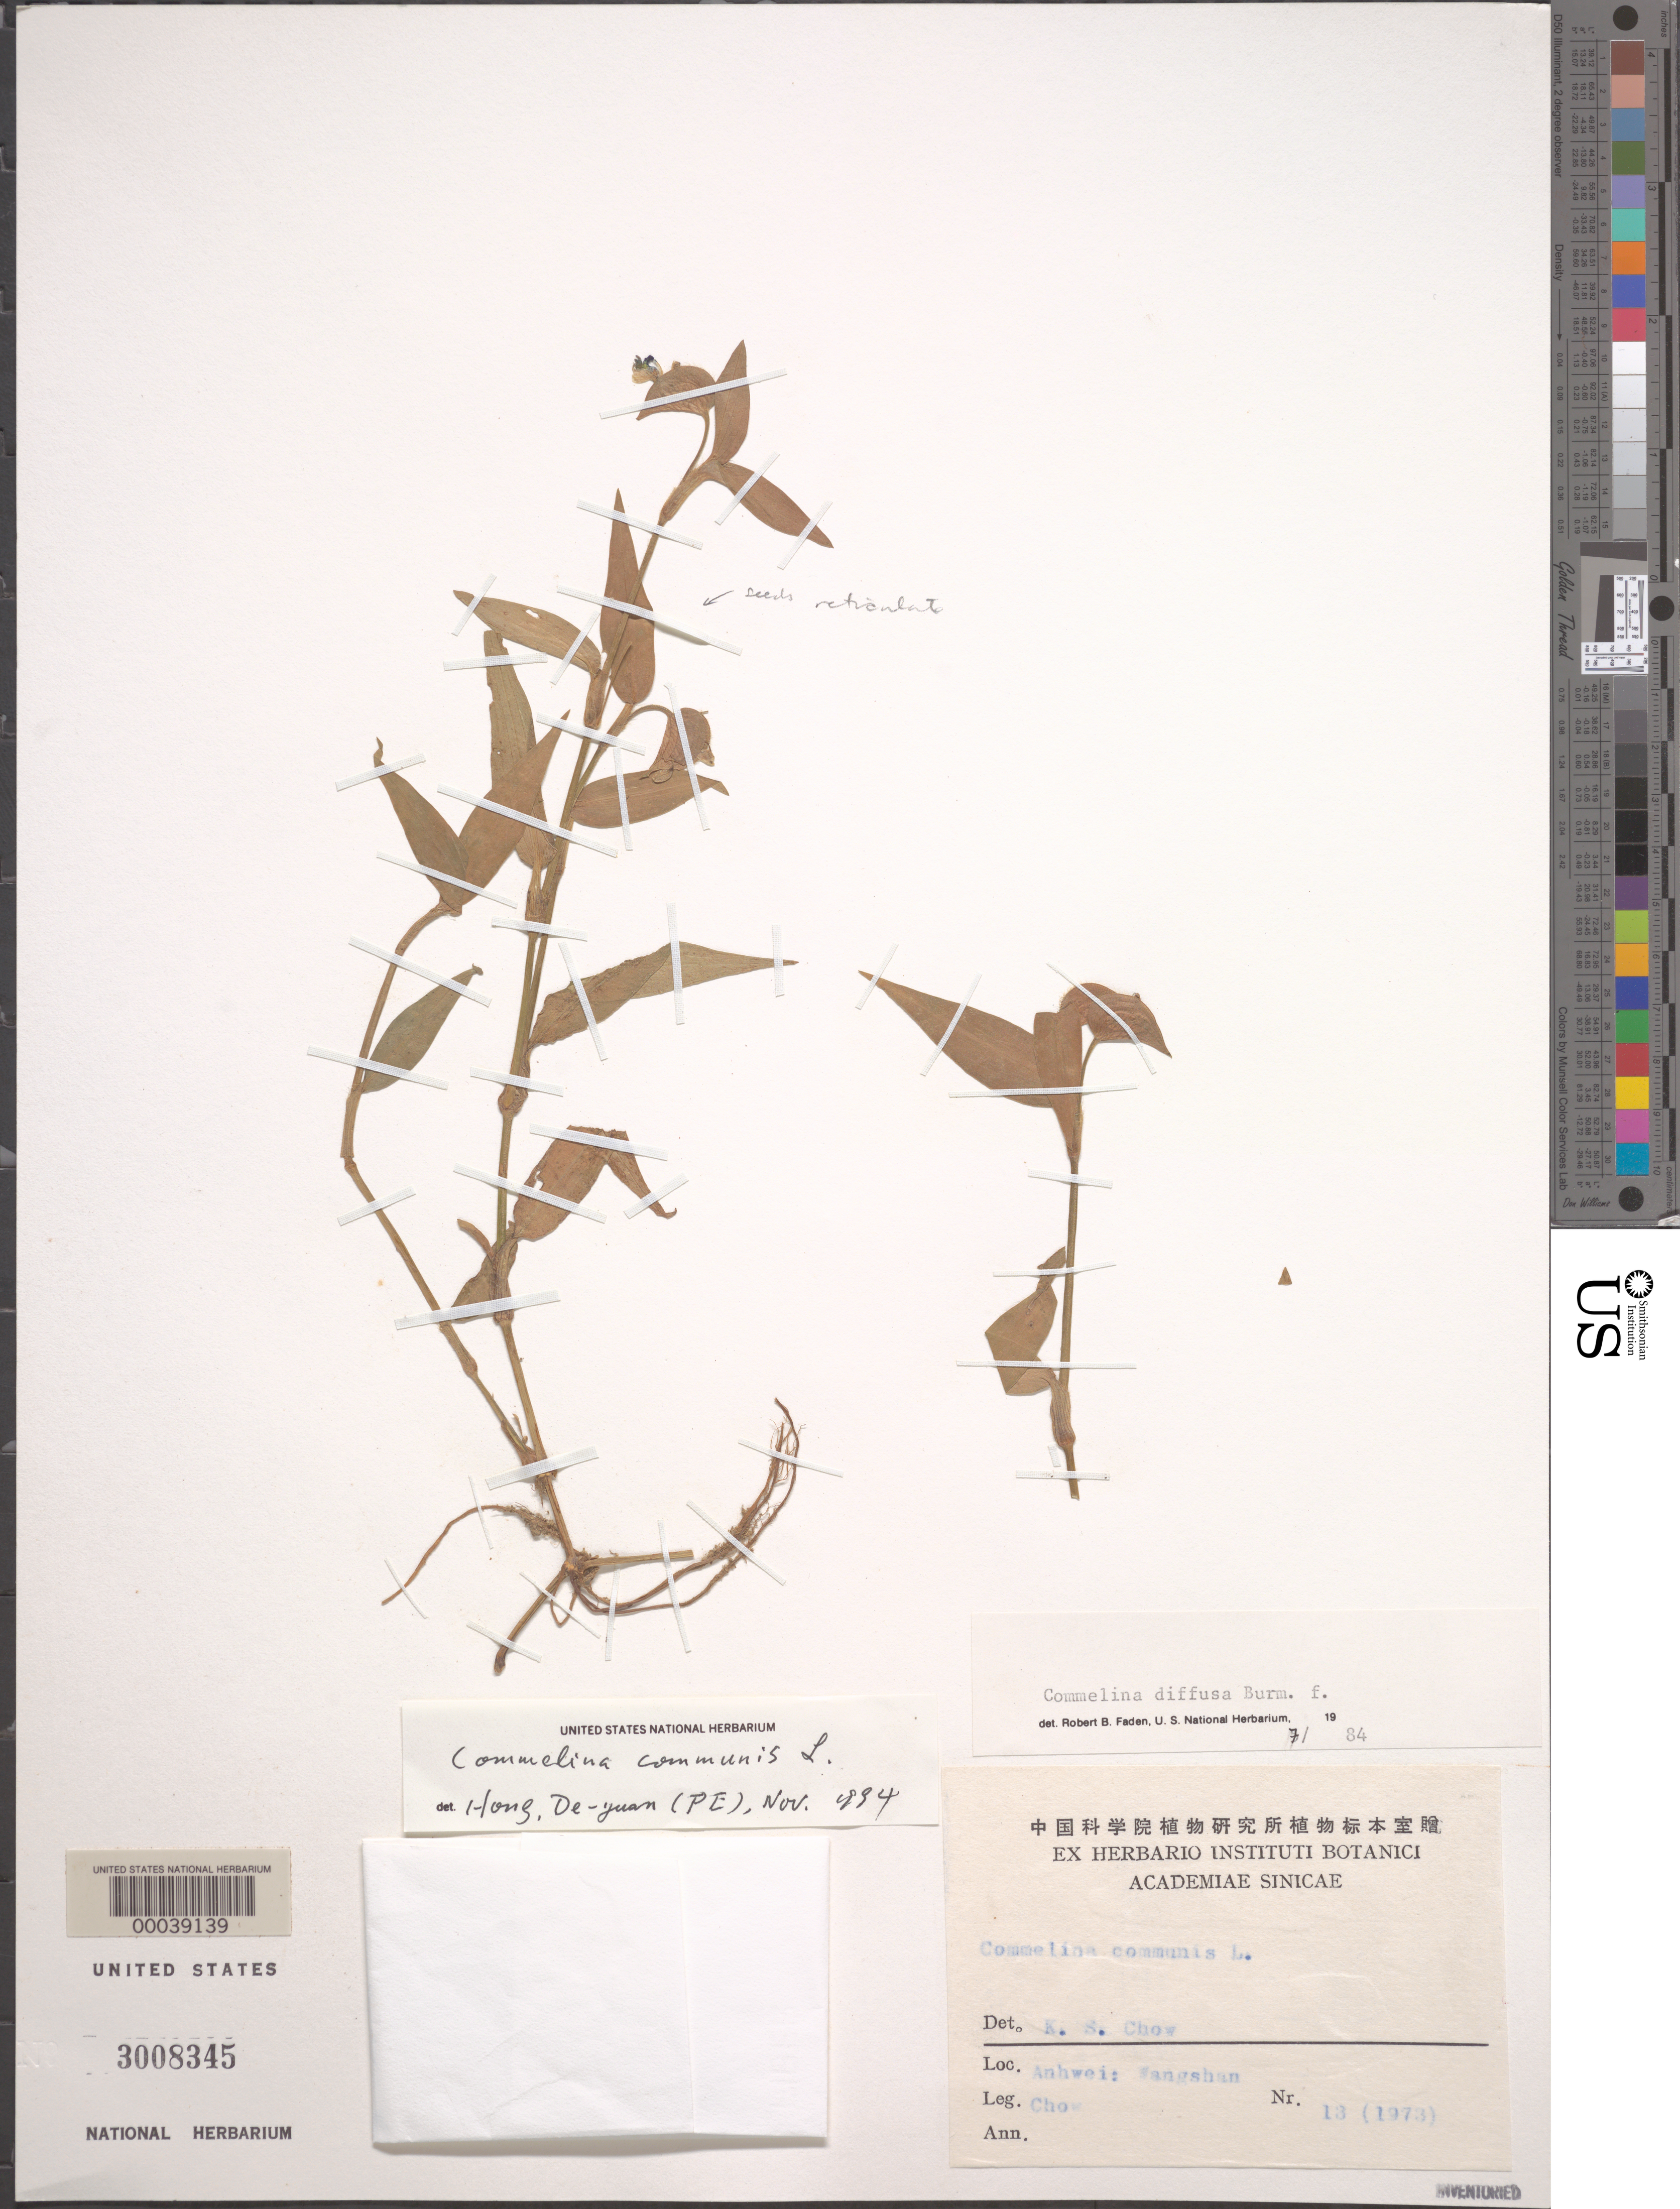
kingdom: Plantae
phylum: Tracheophyta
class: Liliopsida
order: Commelinales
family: Commelinaceae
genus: Commelina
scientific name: Commelina communis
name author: L.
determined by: Hong, D. Y.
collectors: K. S. Chow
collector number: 13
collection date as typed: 1973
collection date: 1973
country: China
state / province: Anhui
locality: Wangshan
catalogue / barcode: US 3008345